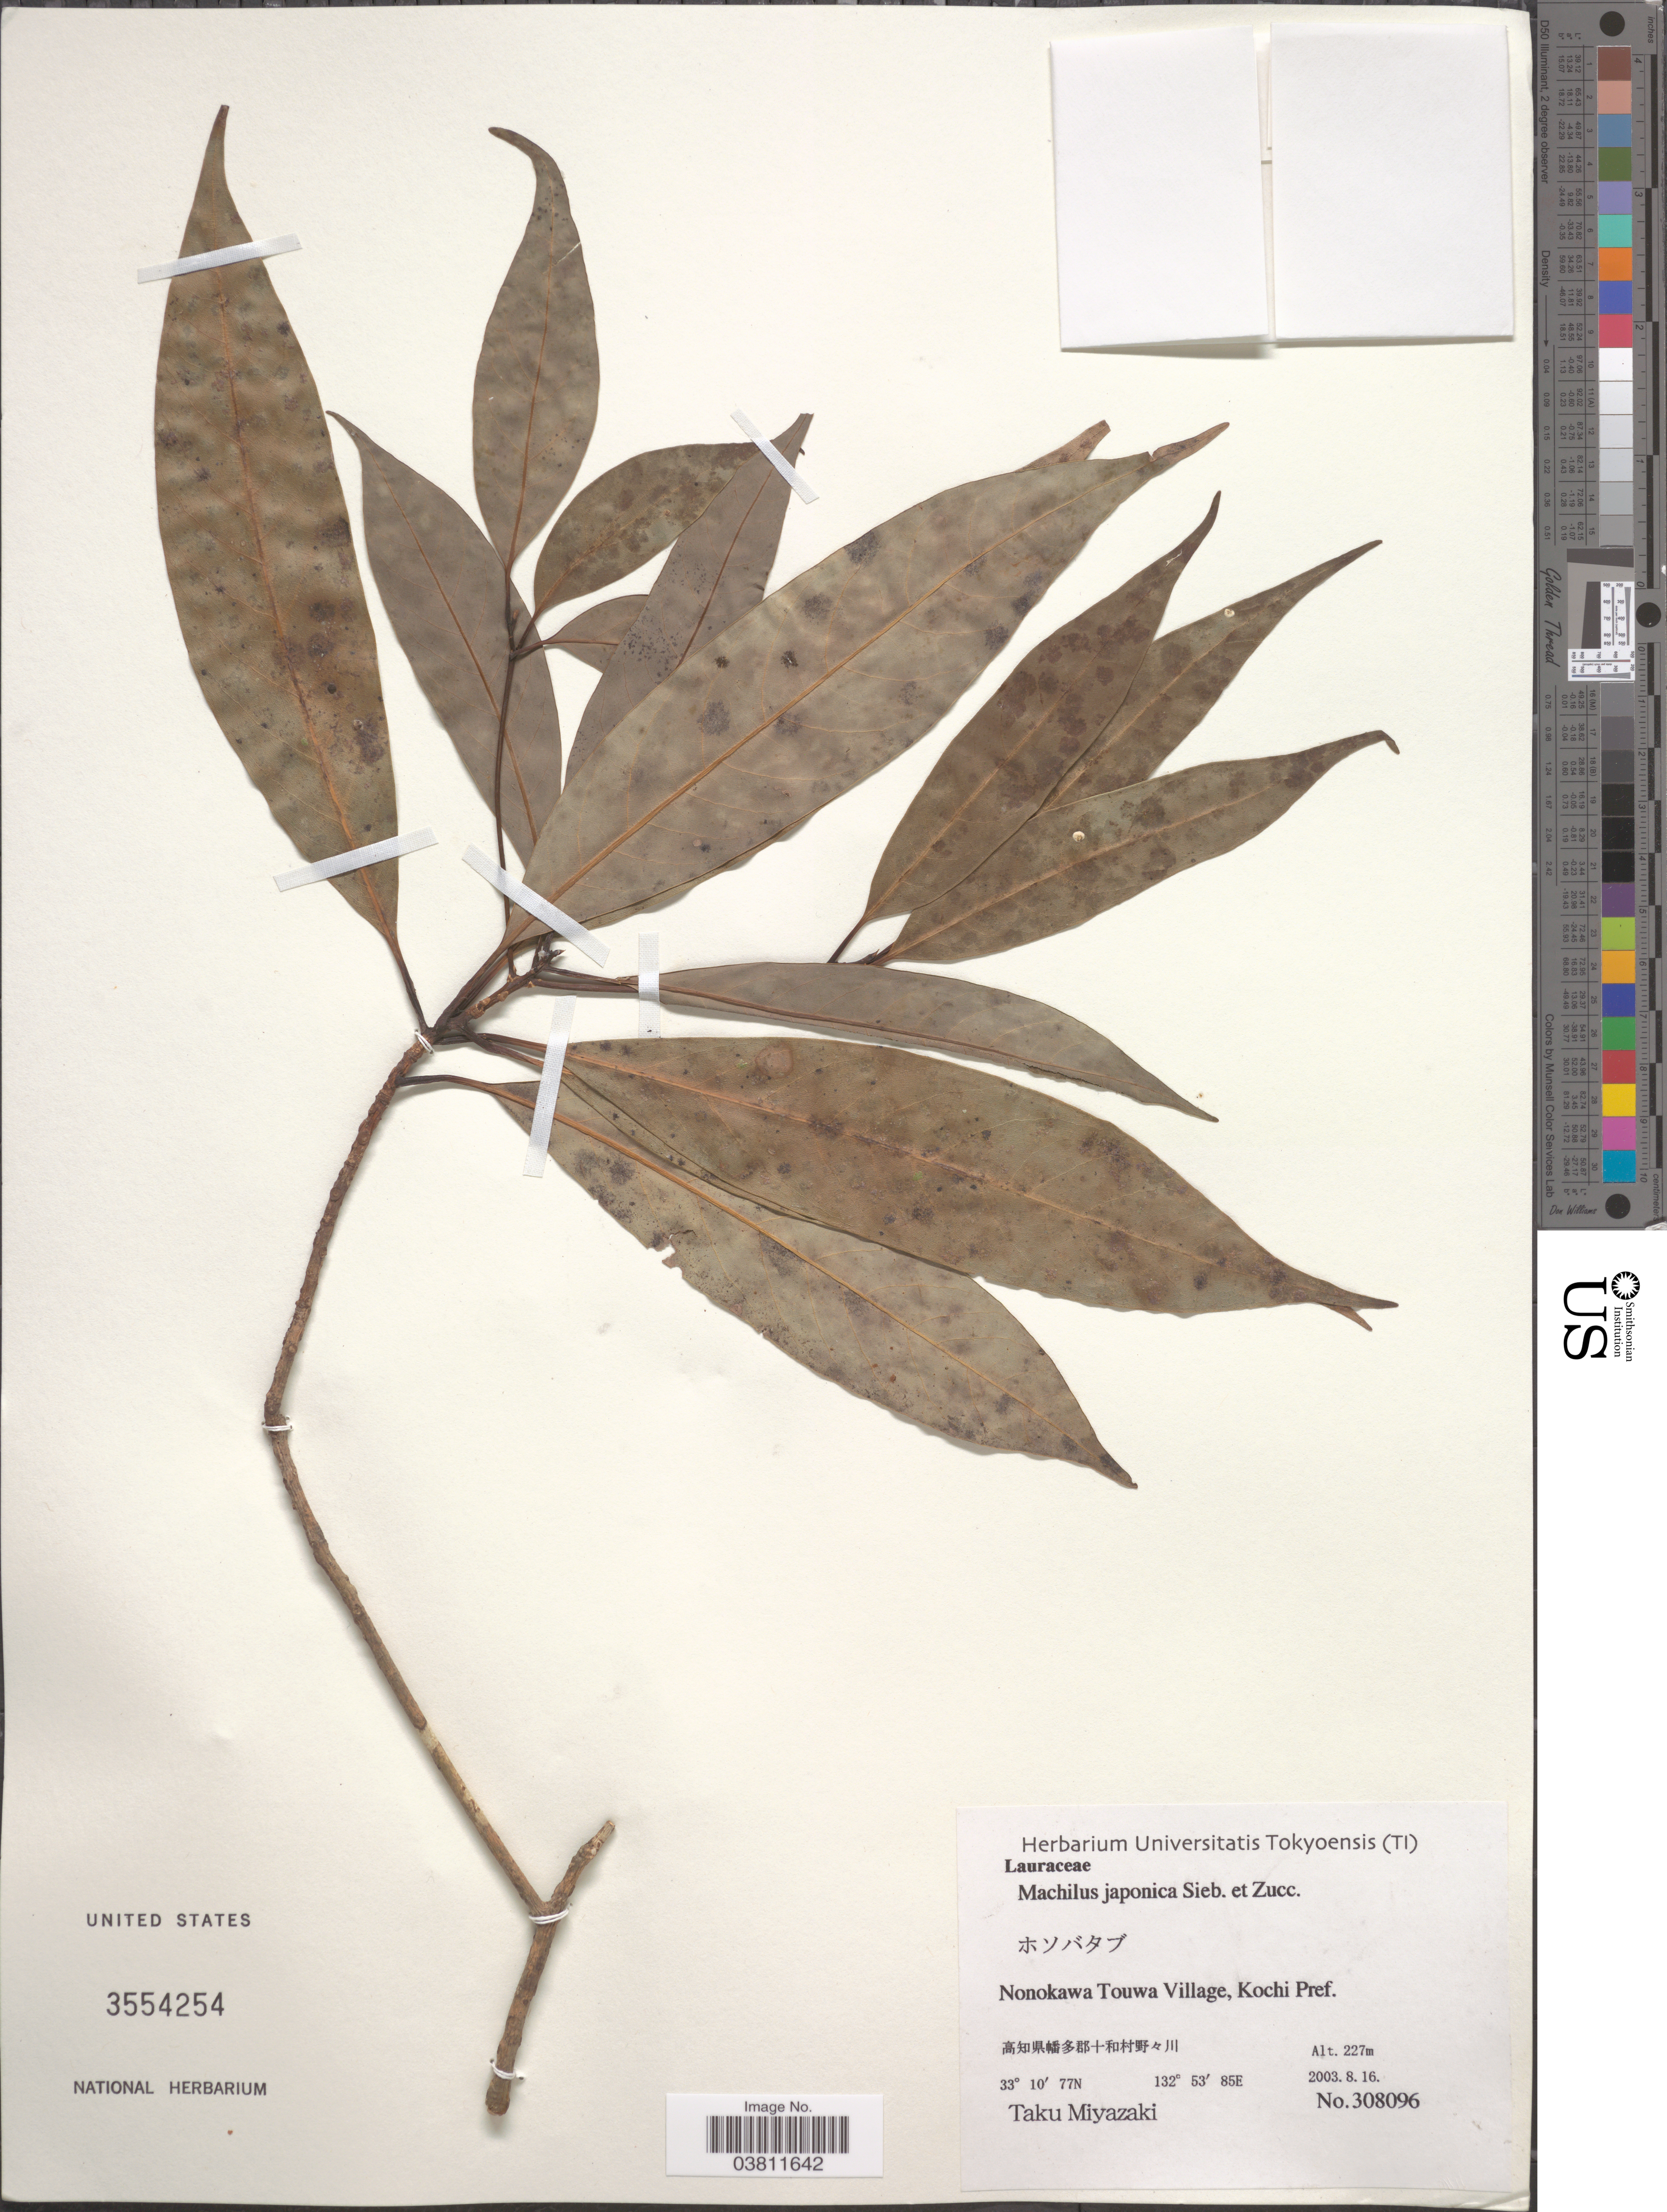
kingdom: Plantae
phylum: Tracheophyta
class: Magnoliopsida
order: Laurales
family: Lauraceae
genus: Machilus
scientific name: Machilus japonica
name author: Siebold & Zucc.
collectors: T. Miyazaki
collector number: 308096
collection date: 2003-08-16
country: Japan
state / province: Koti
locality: Nanokawa Touwa Village, Kochi Pref.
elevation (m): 227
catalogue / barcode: US 3554254